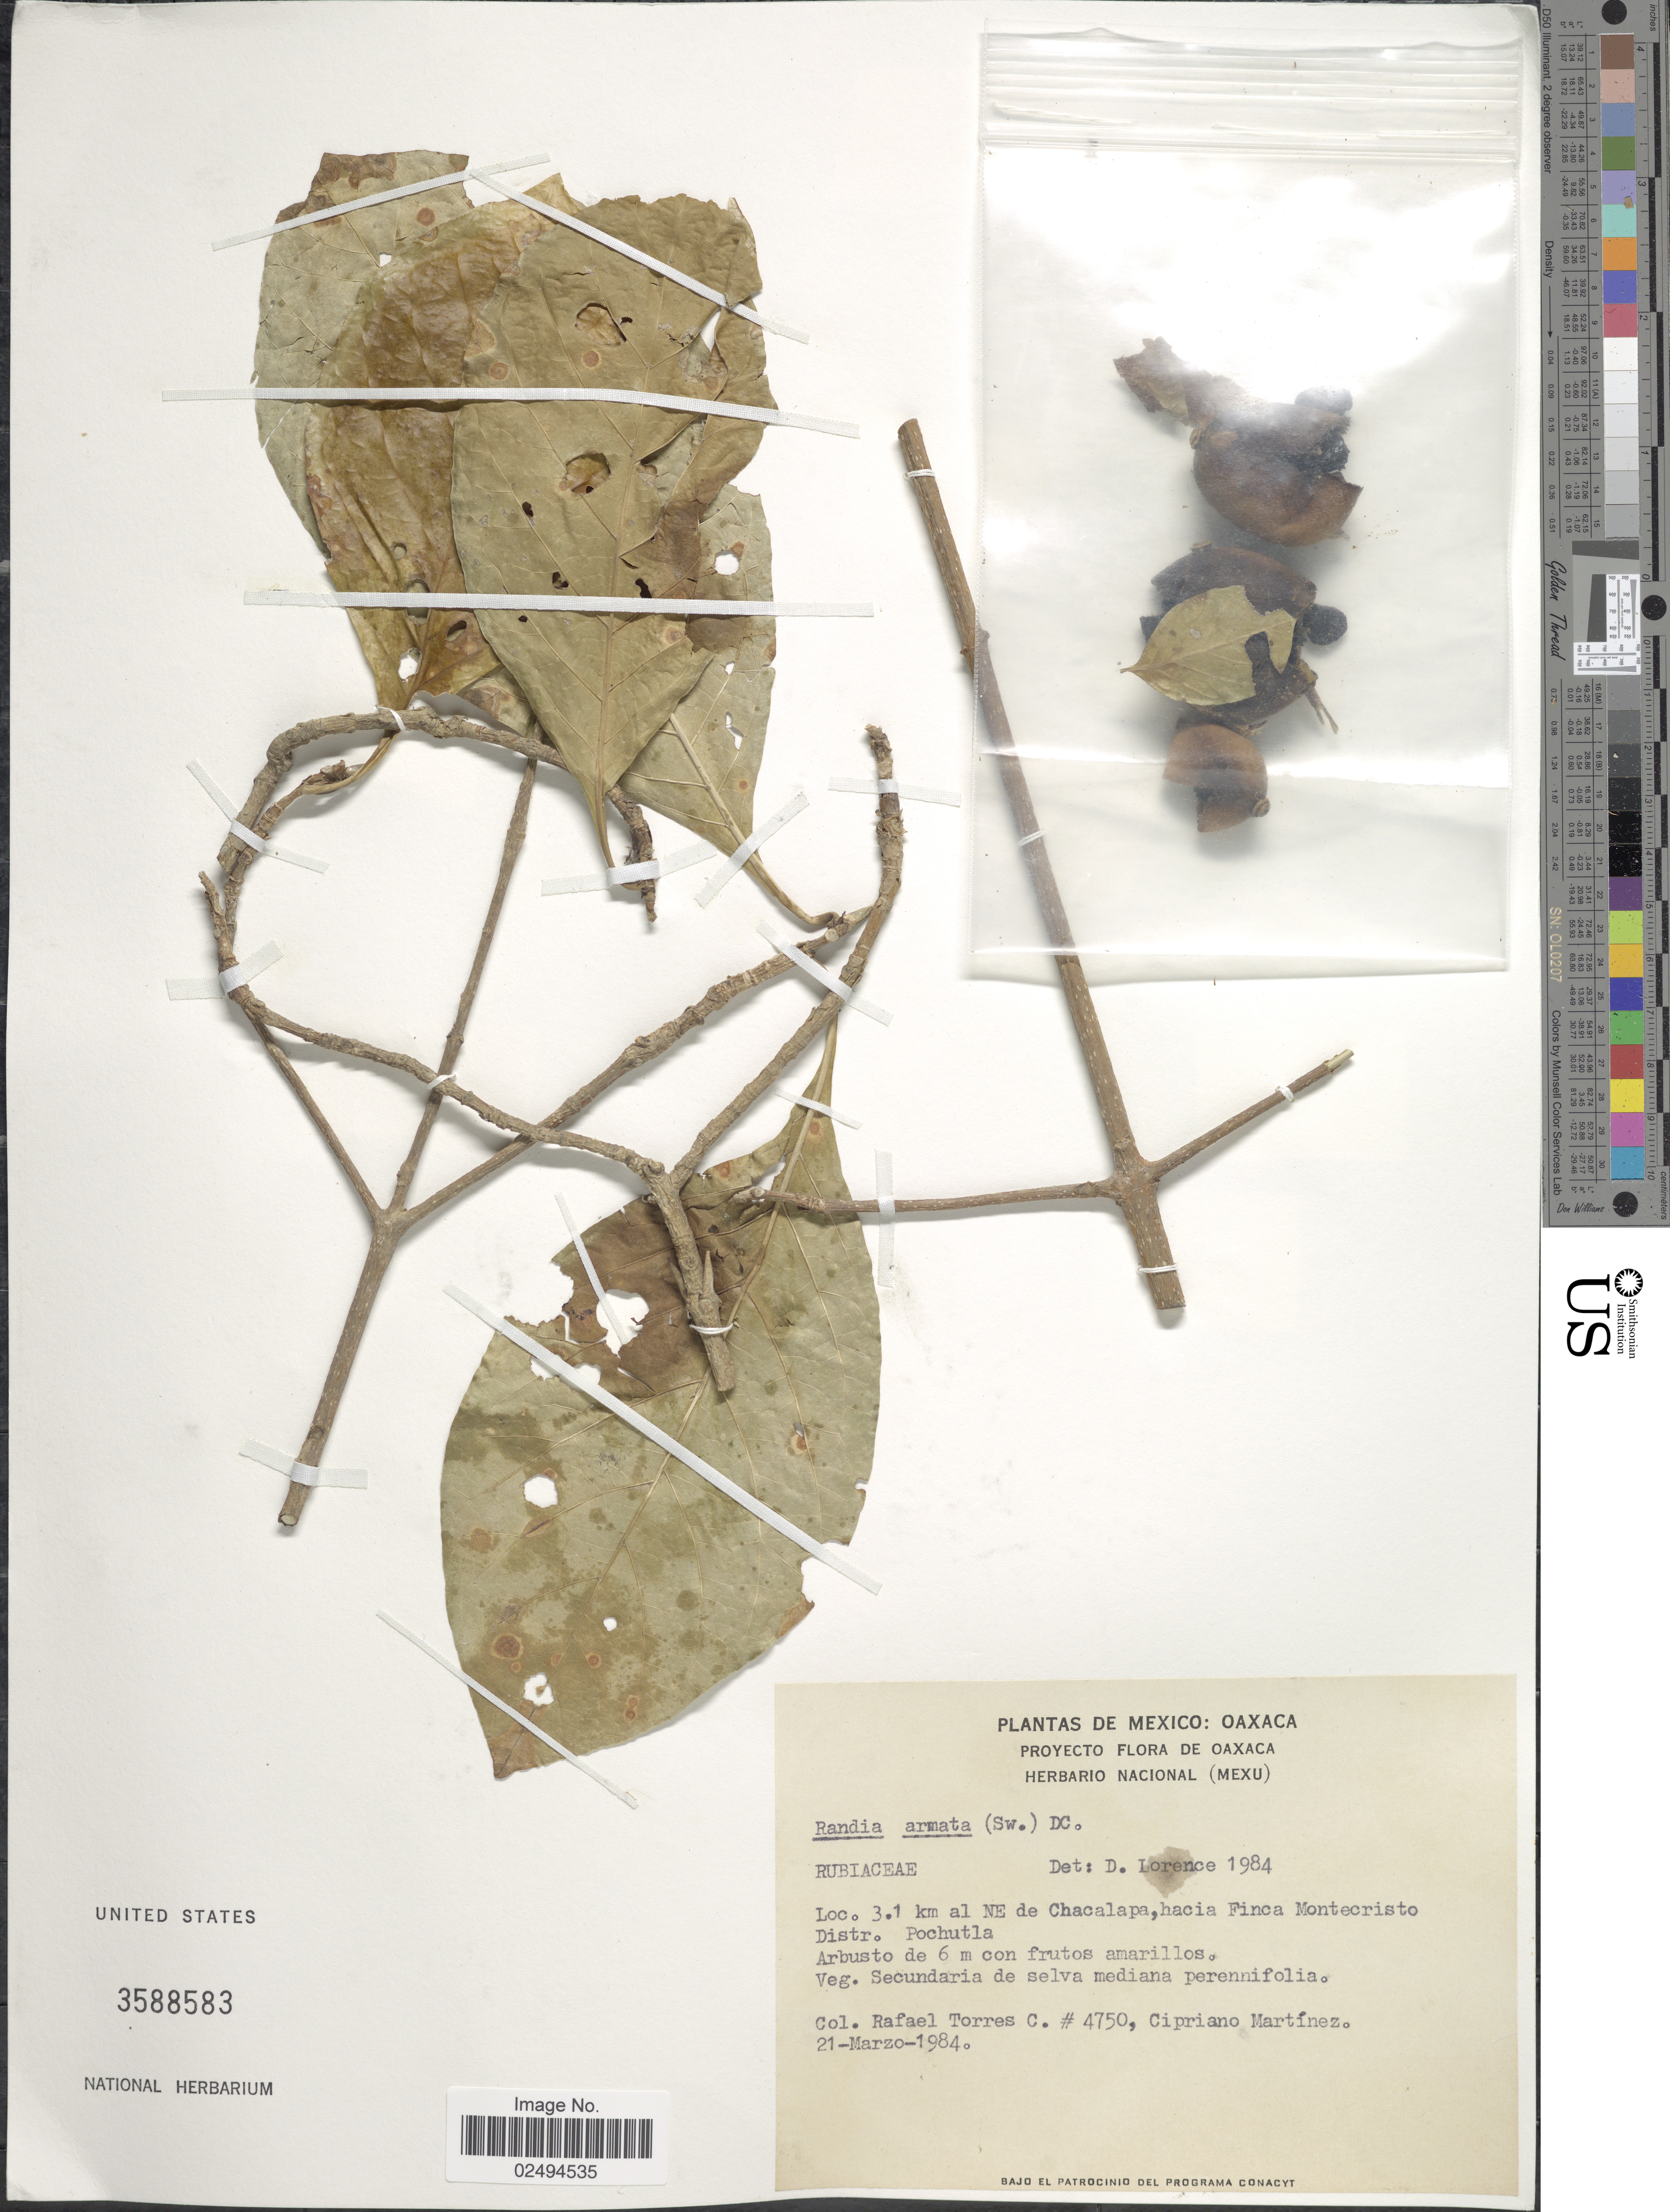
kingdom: Plantae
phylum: Tracheophyta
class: Magnoliopsida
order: Gentianales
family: Rubiaceae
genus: Randia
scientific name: Randia armata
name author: (Sw.) DC.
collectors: R. Torres C. & C. Martínez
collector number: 4750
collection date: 1984-03-21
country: Mexico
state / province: Oaxaca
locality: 3.1 km al NE de Chacalapa, hacia Finca Montecristo. Distr. Pochutla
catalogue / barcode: US 3588583